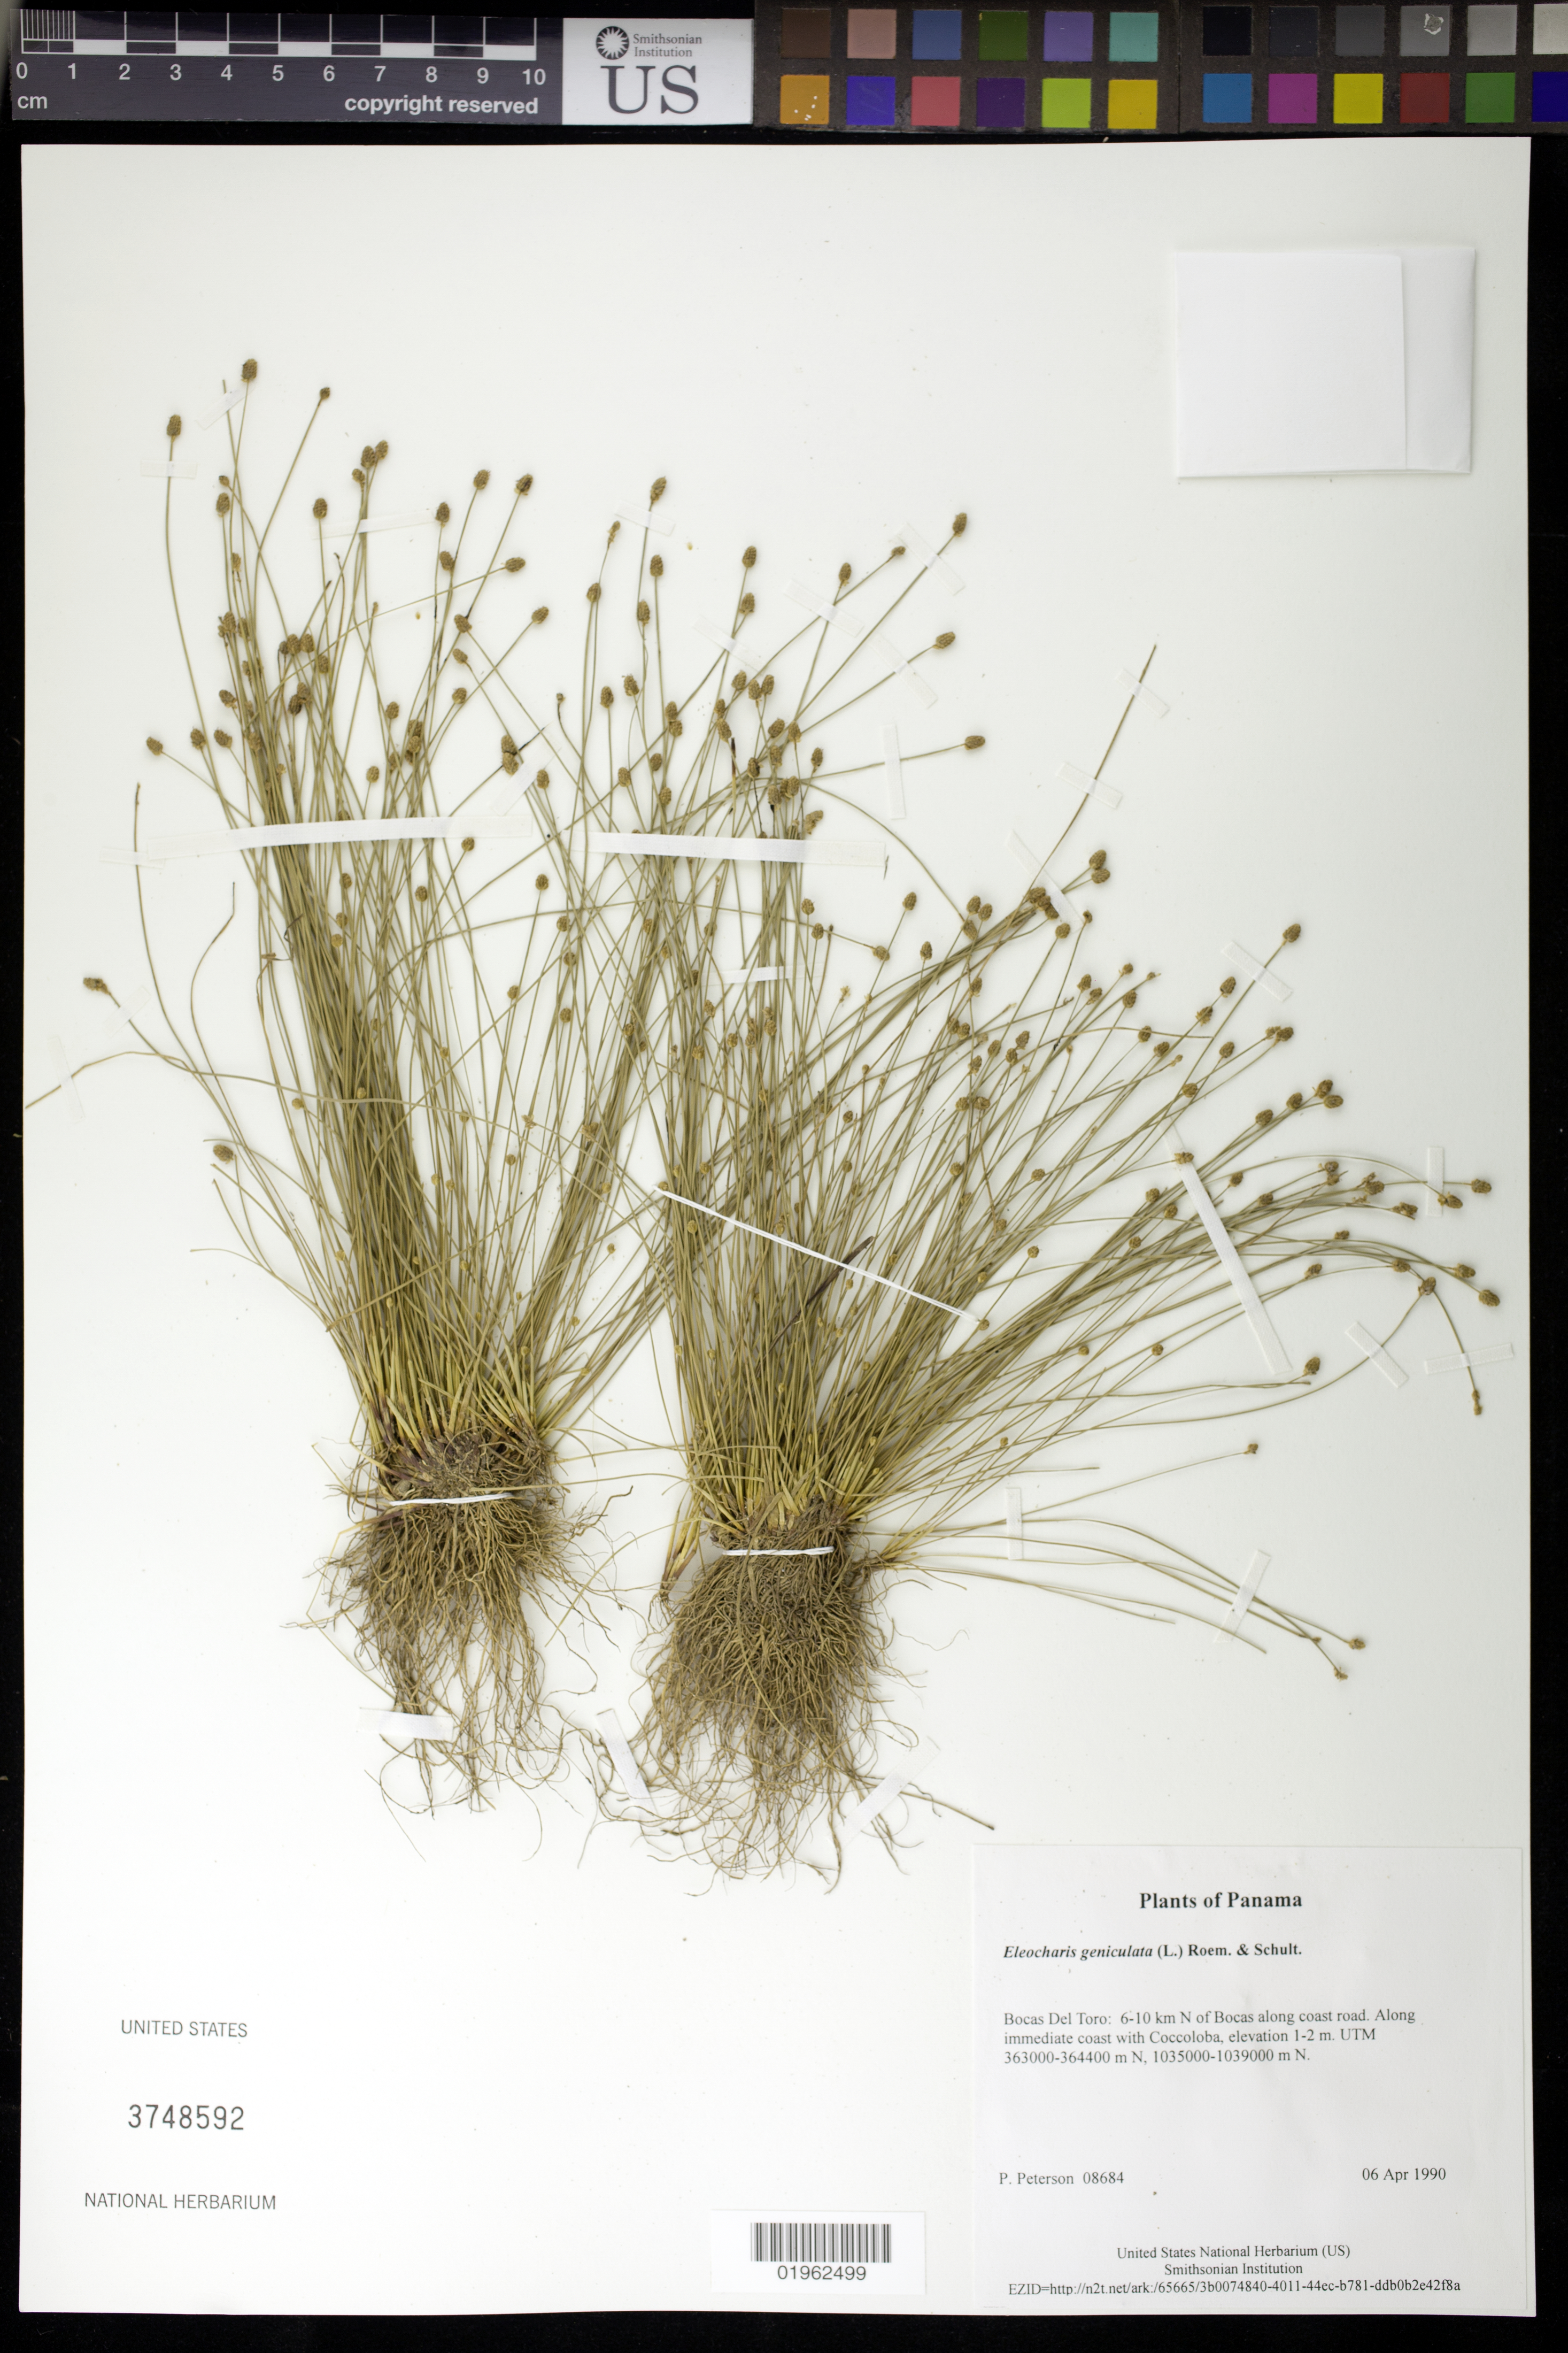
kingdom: Plantae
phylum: Tracheophyta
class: Liliopsida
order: Poales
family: Cyperaceae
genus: Eleocharis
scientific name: Eleocharis geniculata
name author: (L.) Roem. & Schult.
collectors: P. M. Peterson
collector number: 08684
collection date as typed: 06 Apr 1990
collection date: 1990-04-06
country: Panama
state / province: Bocas del Toro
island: Colón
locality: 6-10 km N of Bocas along coast road.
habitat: Along immediate coast with Coccoloba, elevation 1-2 m. UTM 363000-364400 m N, 1035000-1039000 m N.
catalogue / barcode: US 3748592